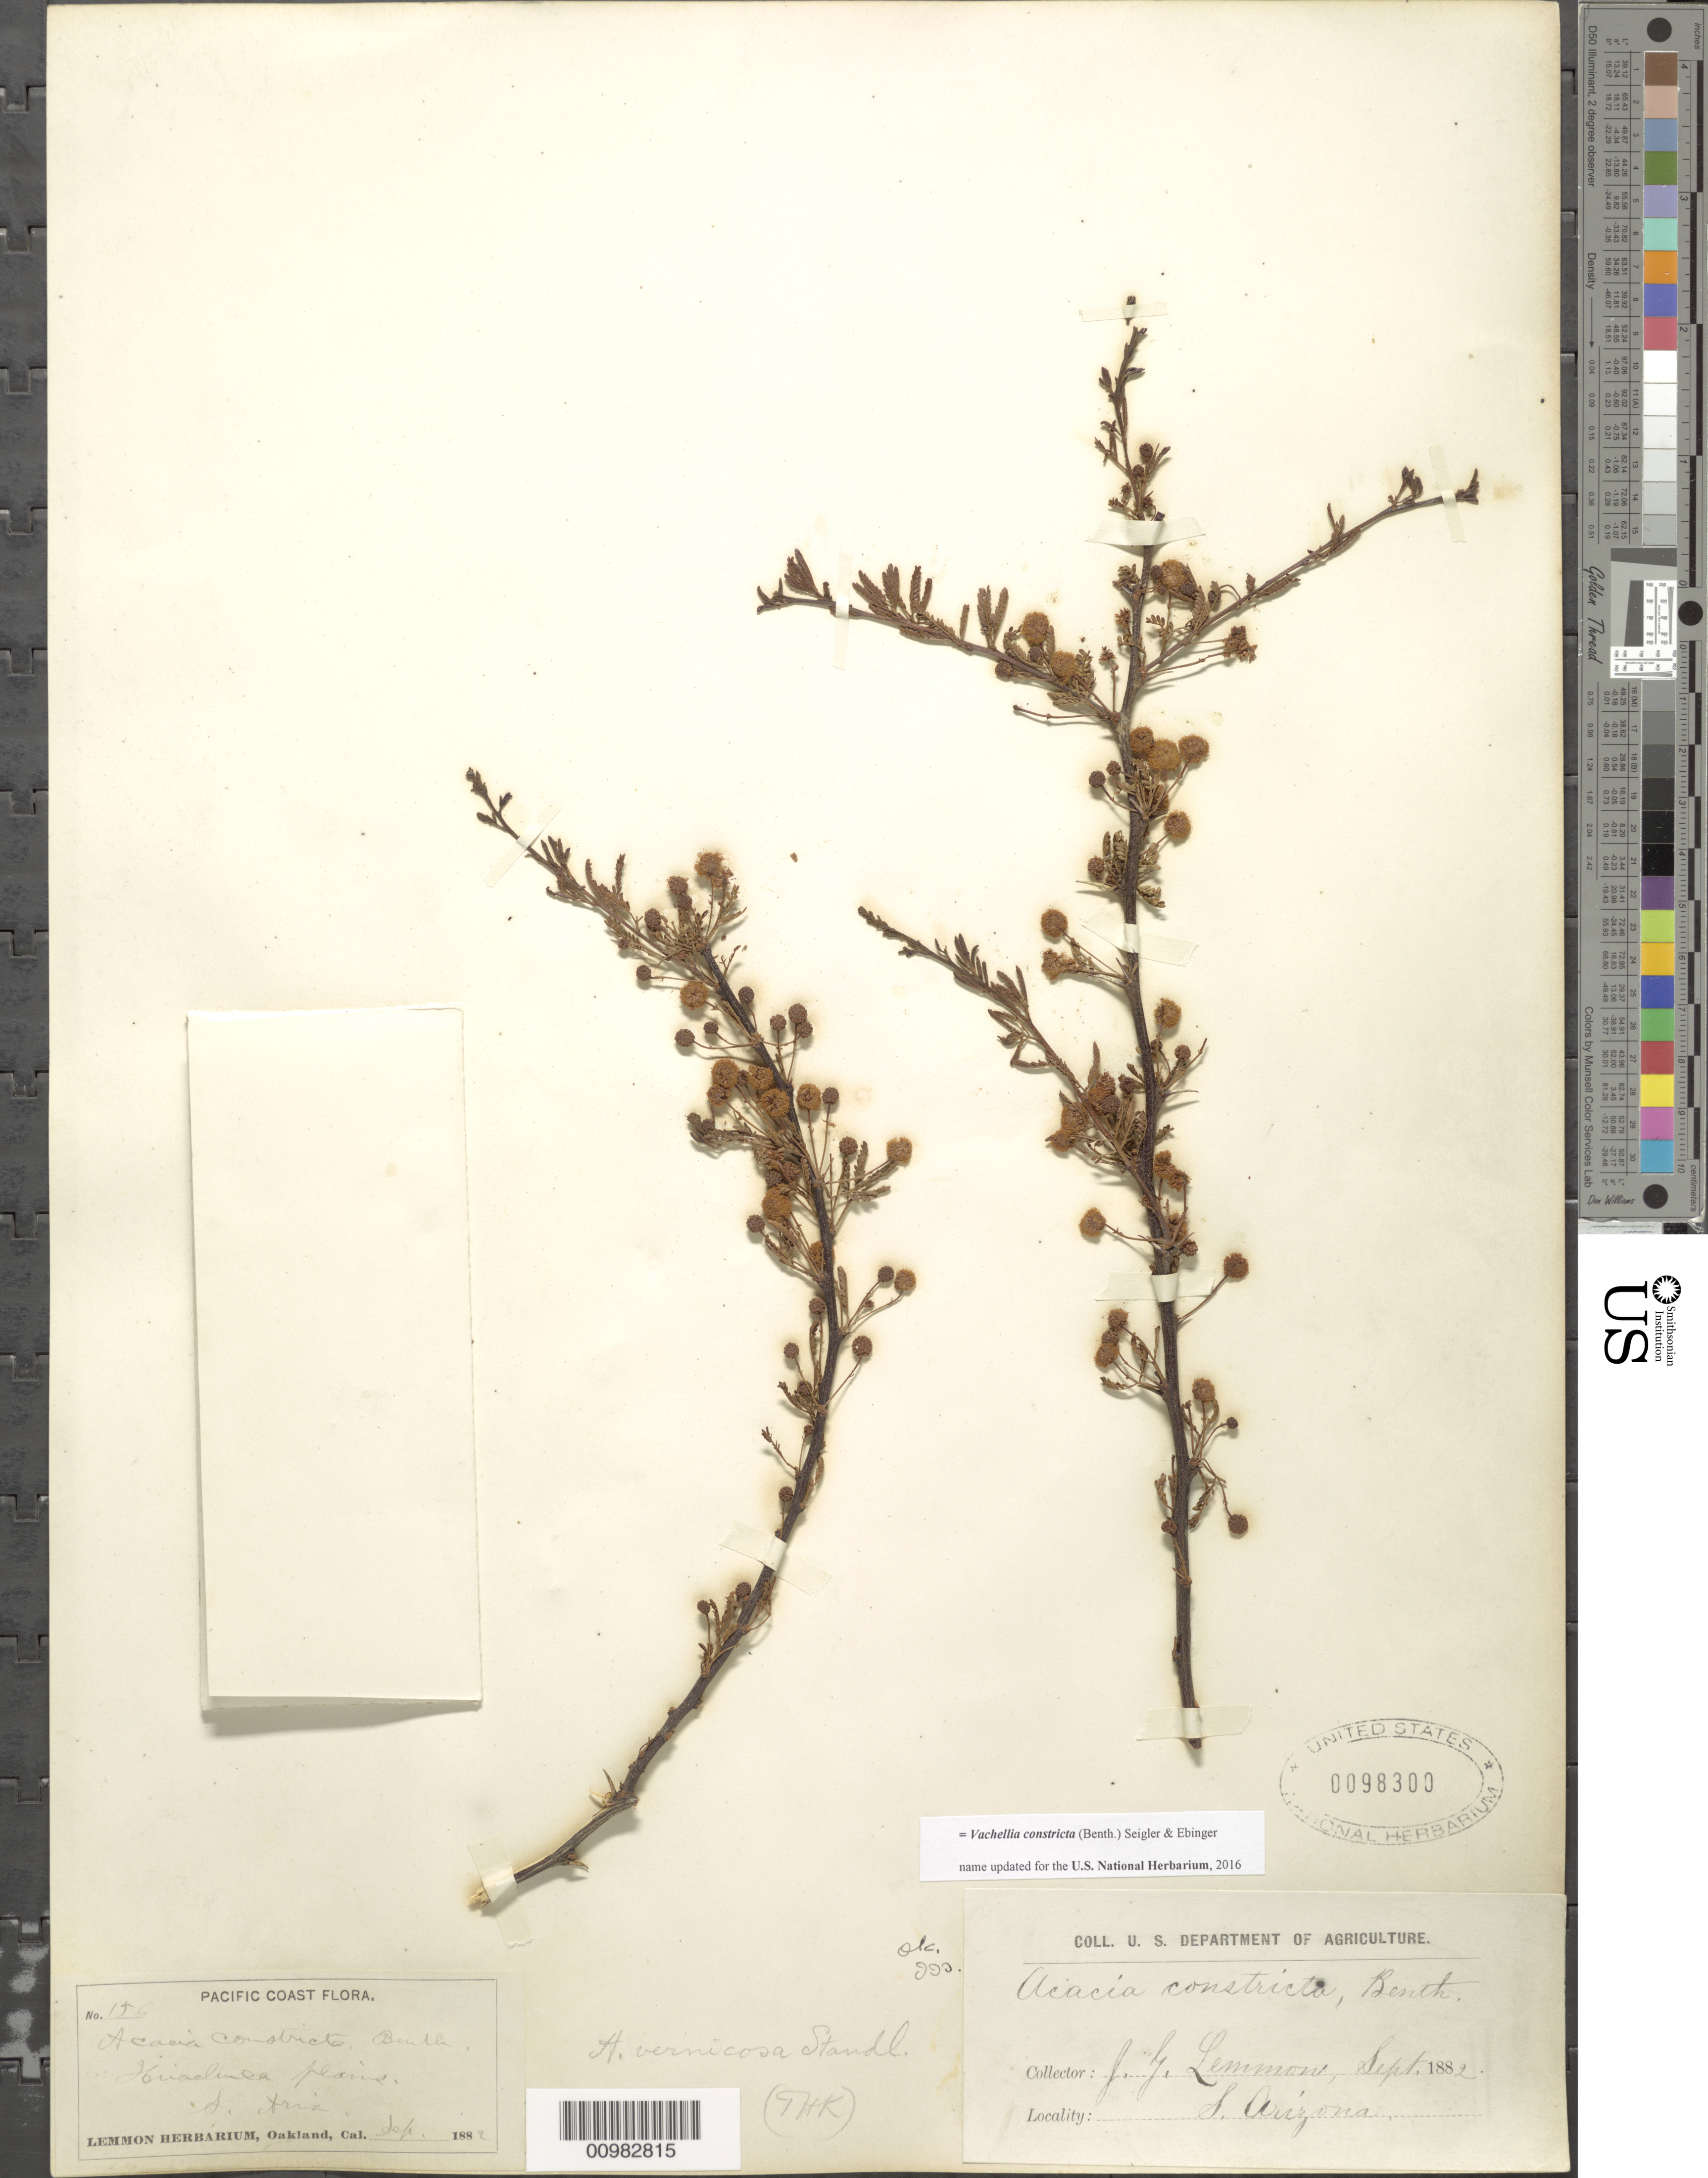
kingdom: Plantae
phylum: Tracheophyta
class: Magnoliopsida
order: Fabales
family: Fabaceae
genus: Vachellia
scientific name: Vachellia constricta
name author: (Benth.) Seigler & Ebinger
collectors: J. G. Lemmon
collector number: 156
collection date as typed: Sep 1882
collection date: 1882-09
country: United States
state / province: Arizona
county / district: Cochise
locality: Huachuca plains.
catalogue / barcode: US 98300